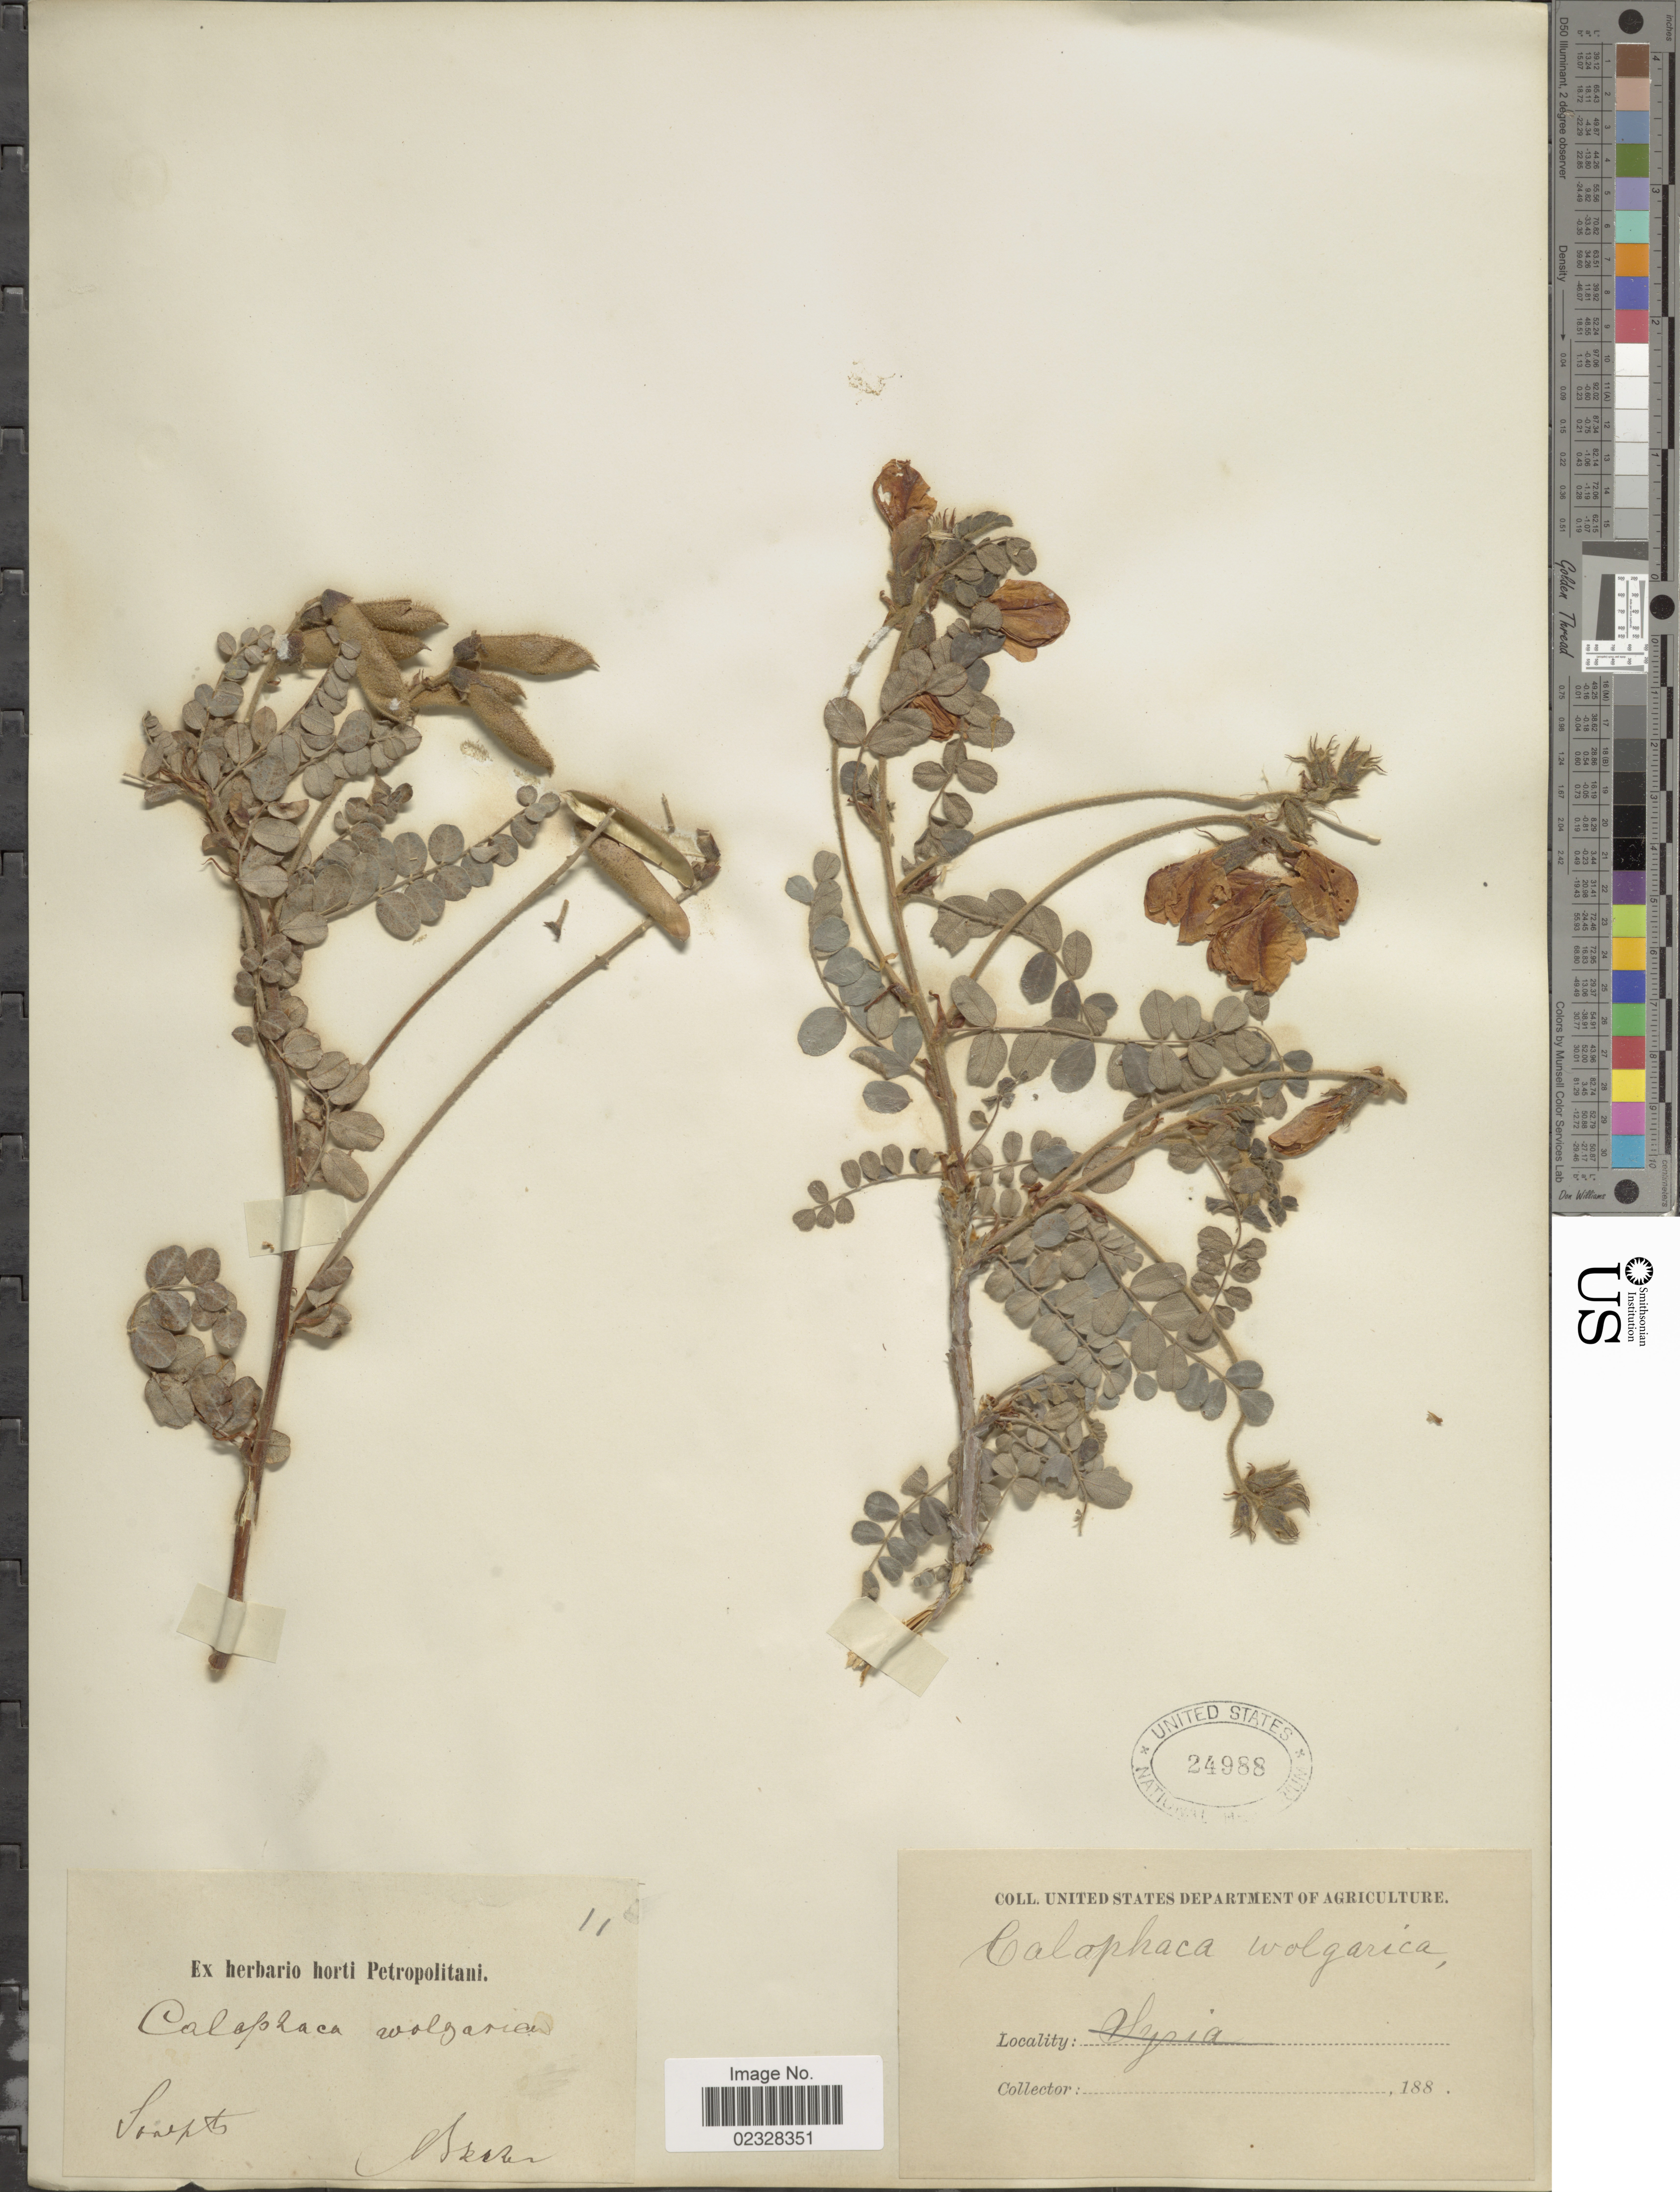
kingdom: Plantae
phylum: Tracheophyta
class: Magnoliopsida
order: Fabales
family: Fabaceae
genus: Calophaca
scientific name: Calophaca wolgarica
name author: Fisch.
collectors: A. Becker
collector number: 11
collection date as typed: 188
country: Russian Federation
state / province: Volgograd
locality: Sarepta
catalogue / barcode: US 24988